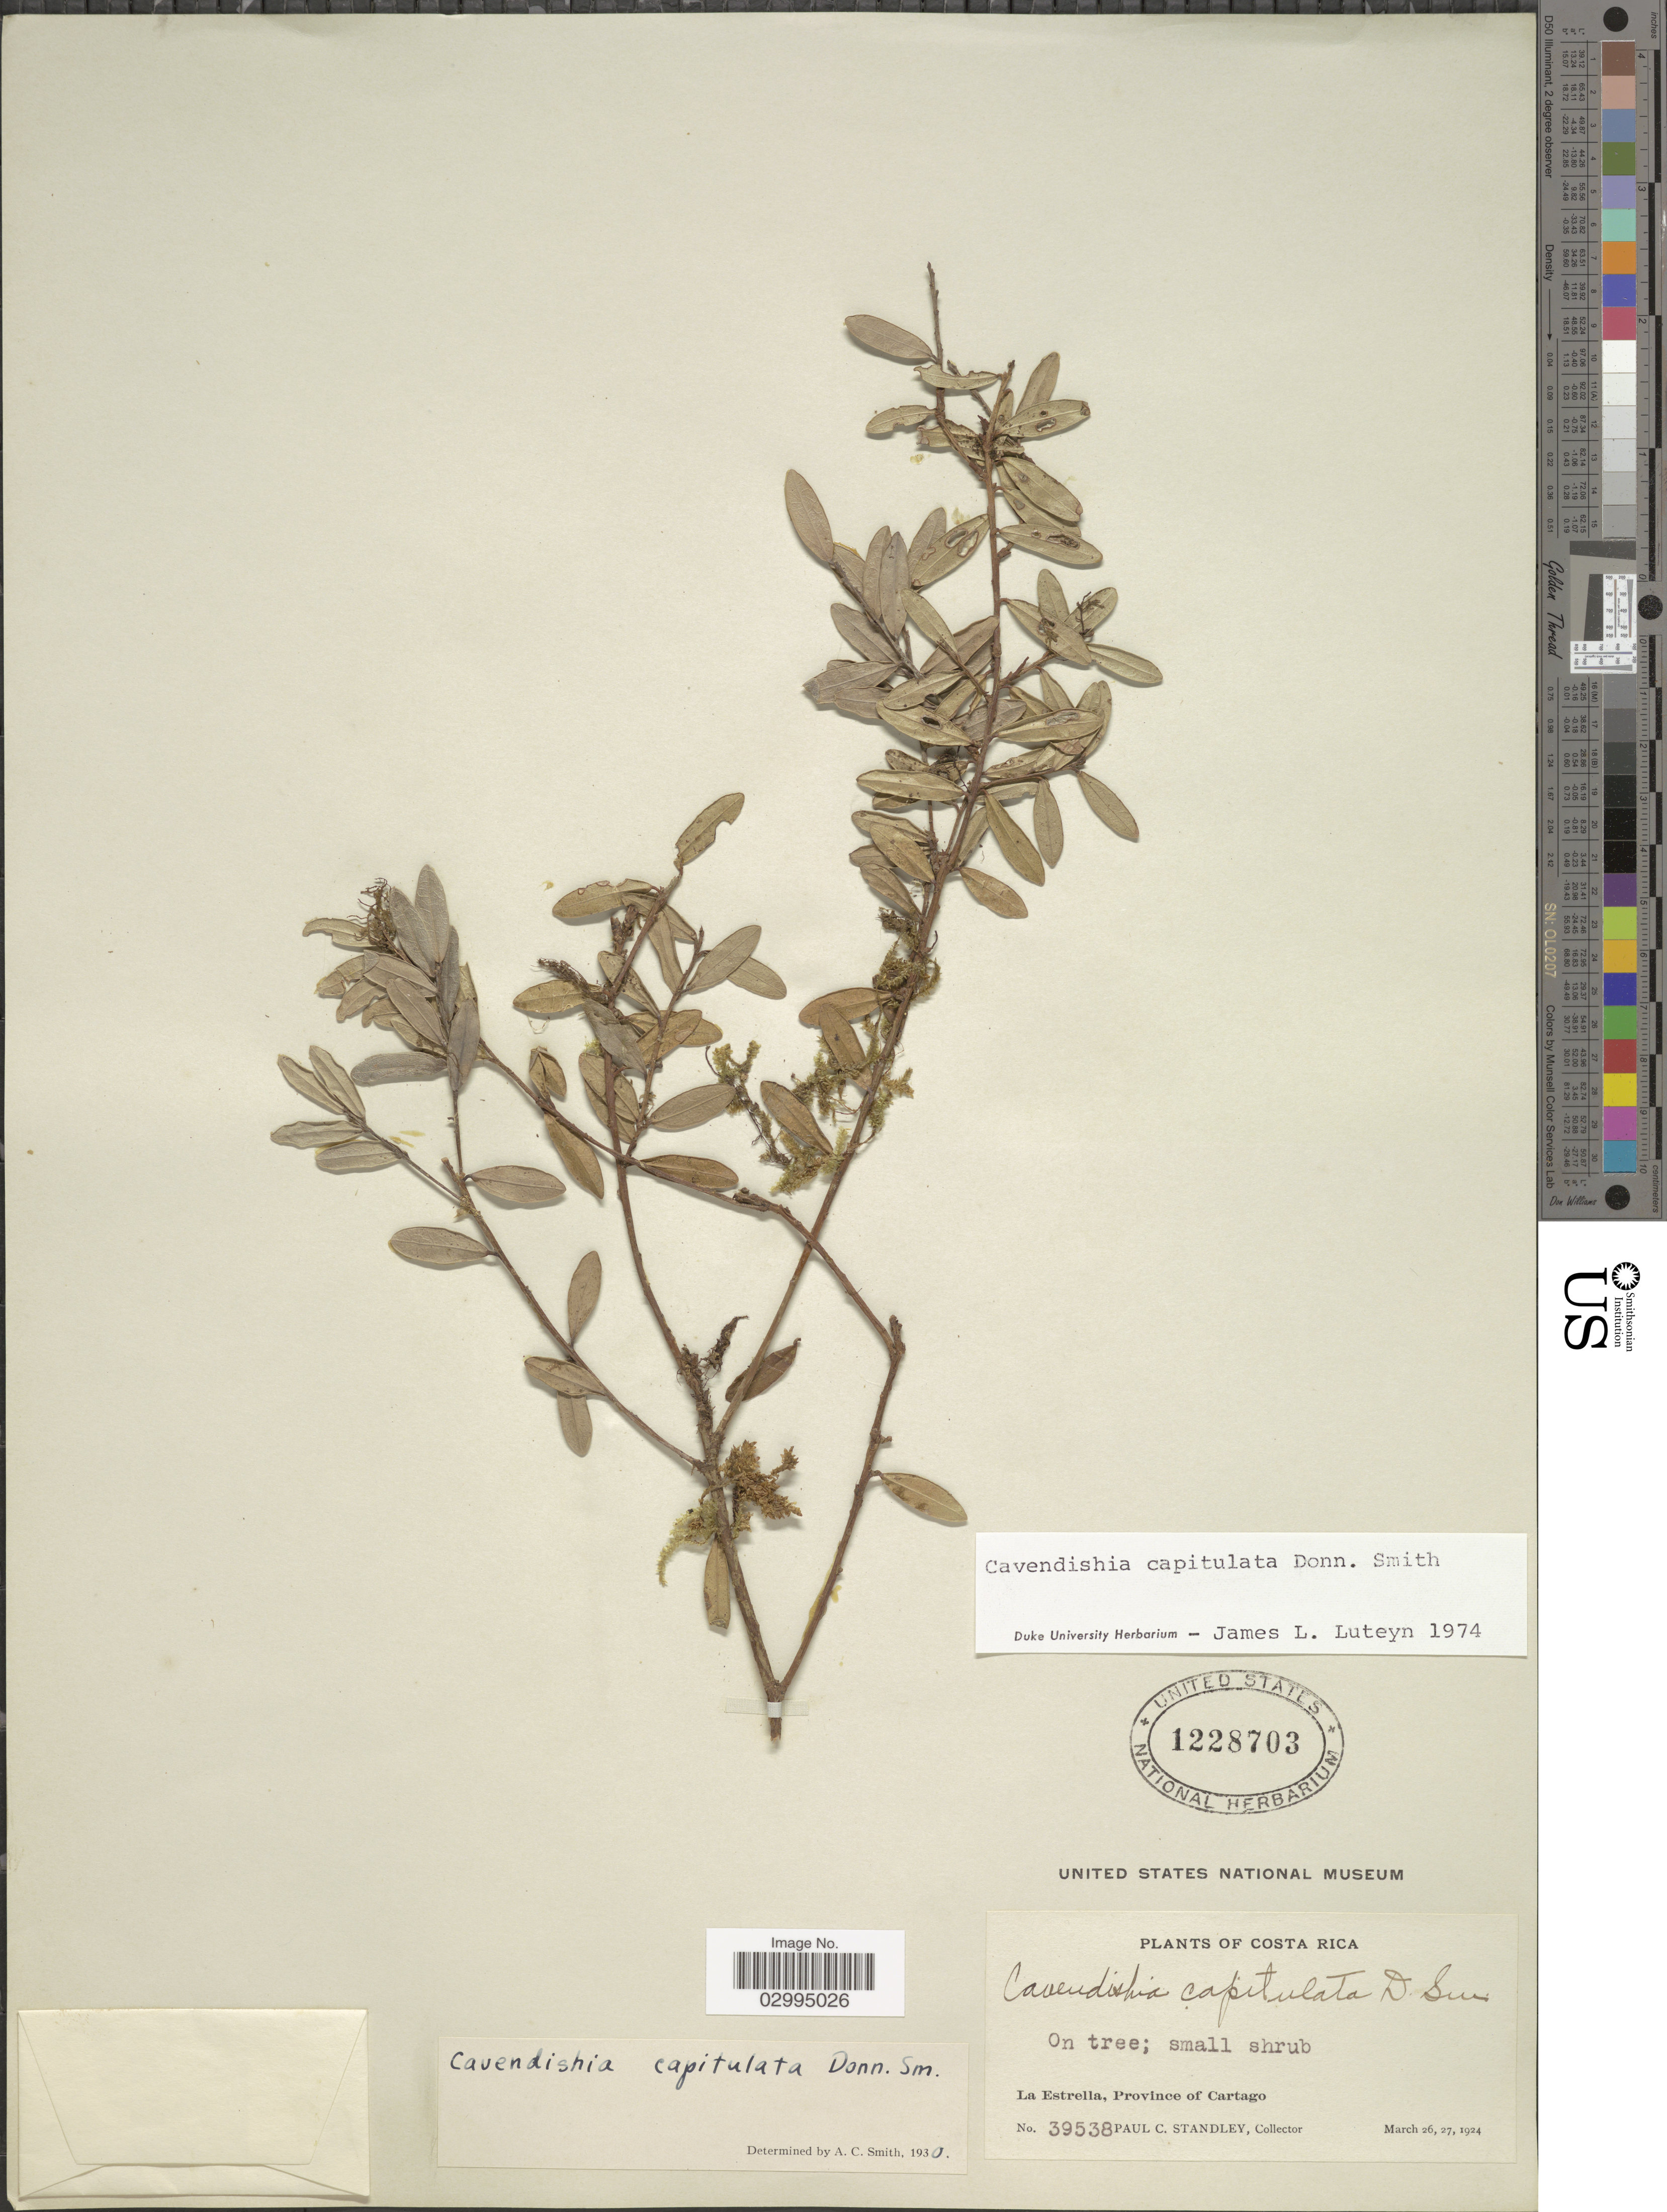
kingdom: Plantae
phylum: Tracheophyta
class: Magnoliopsida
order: Ericales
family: Ericaceae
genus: Cavendishia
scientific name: Cavendishia capitulata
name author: Donn. Sm.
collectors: P. C. Standley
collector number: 39538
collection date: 1924-03-26/1924-03-27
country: Costa Rica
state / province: Cartago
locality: La Estrella, Province of Cartago.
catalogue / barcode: US 1228703